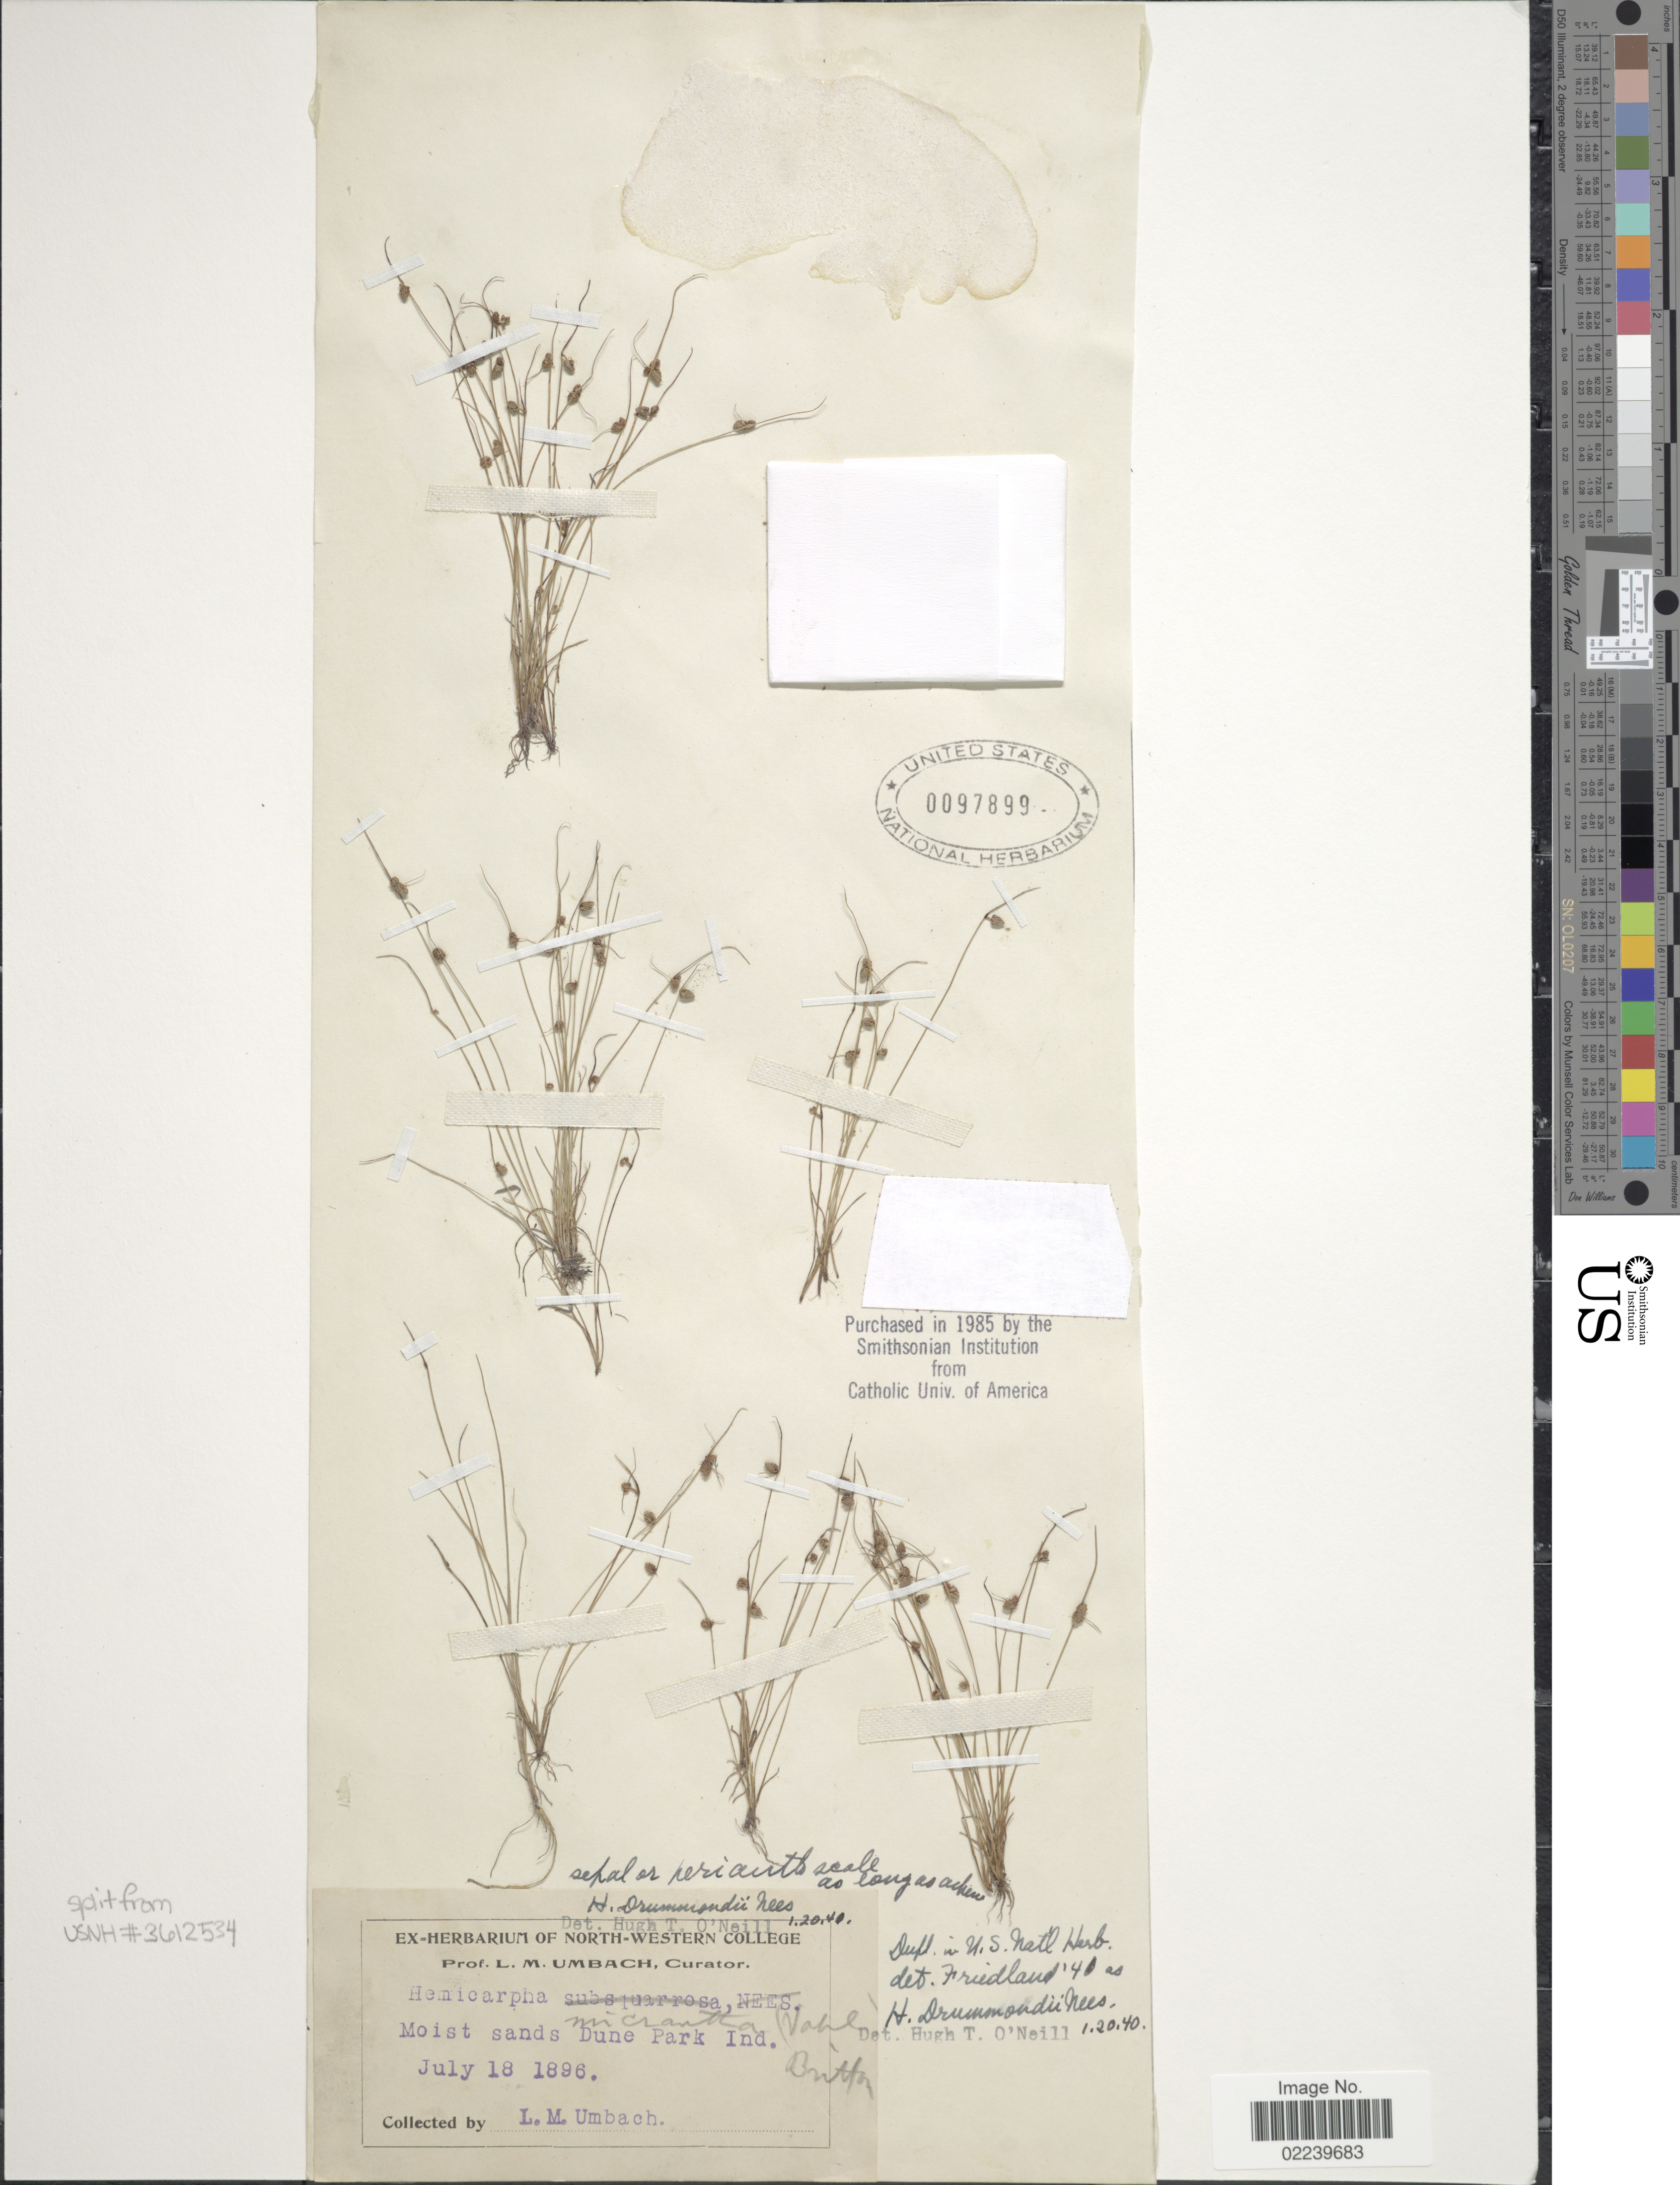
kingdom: Plantae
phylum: Tracheophyta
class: Liliopsida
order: Poales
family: Cyperaceae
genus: Cyperus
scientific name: Cyperus hemidrummondii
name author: Goetgh.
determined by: Strong, M. T., (US), Smithsonian Institution - National Museum of Natural History (UNITED STATES)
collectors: L. M. Umbach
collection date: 1896-07-18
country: United States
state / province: Indiana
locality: Moist sands Dune Park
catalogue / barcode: US 97899